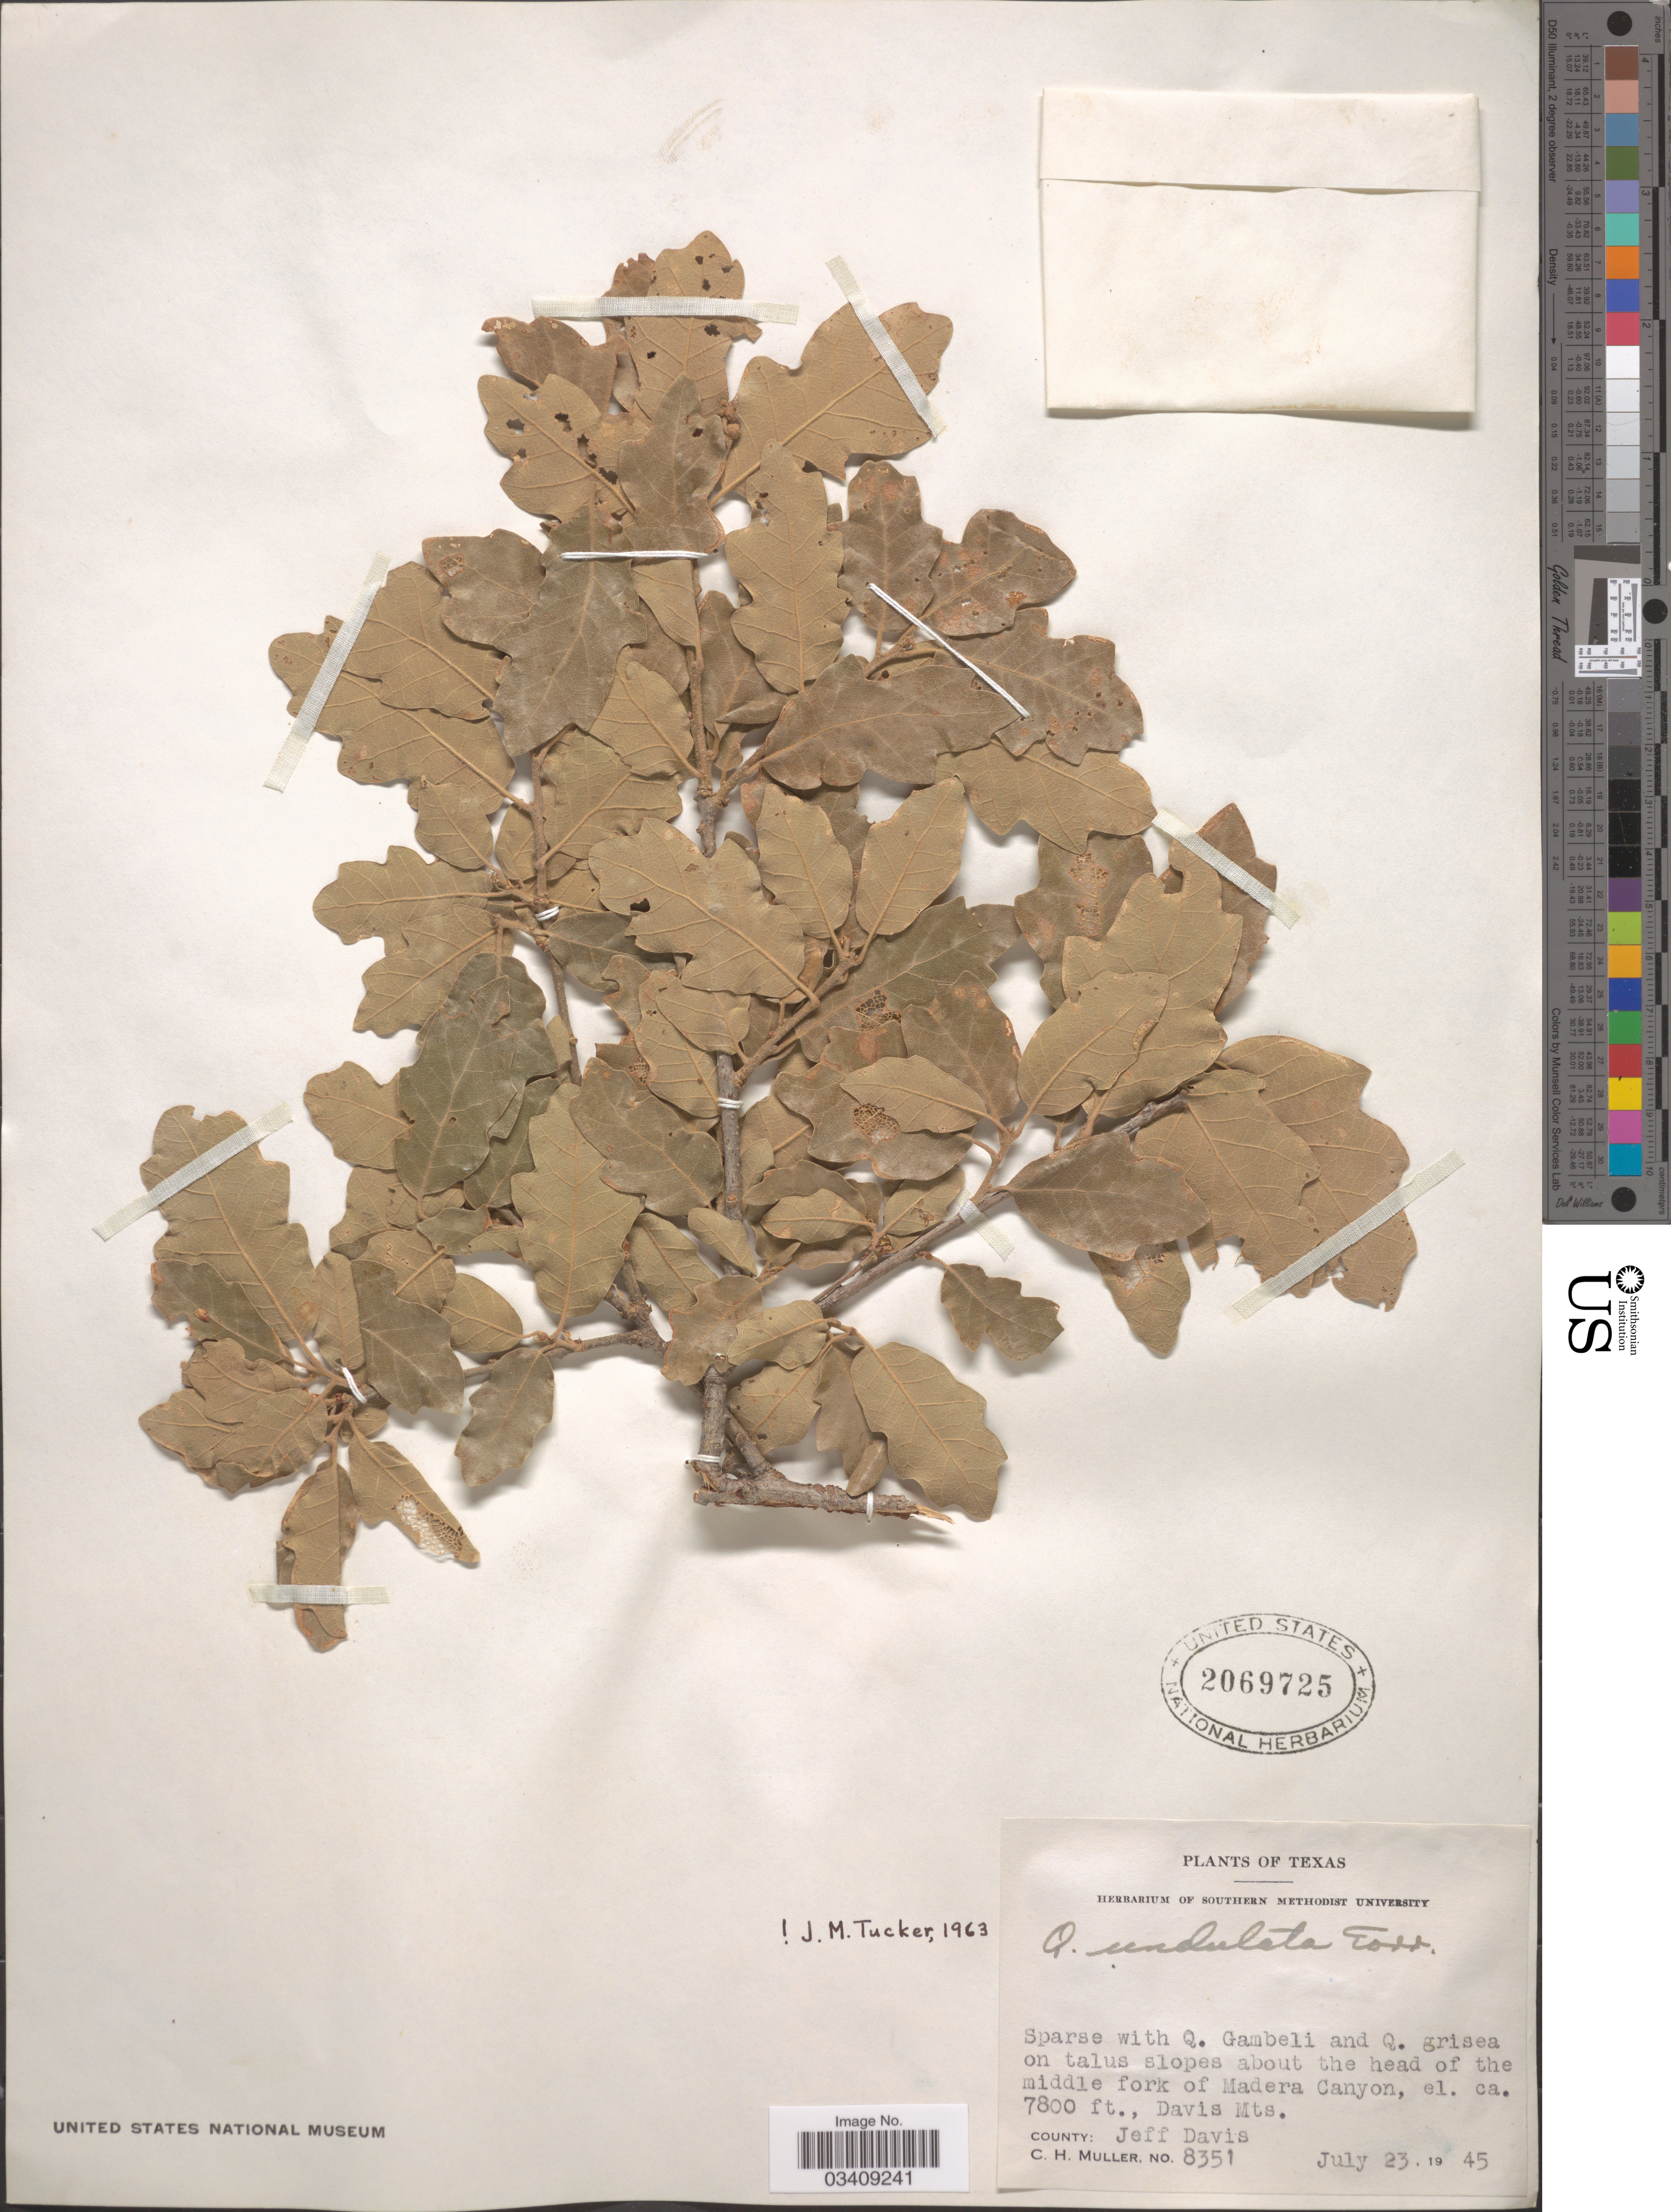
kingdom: Plantae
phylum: Tracheophyta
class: Magnoliopsida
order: Fagales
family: Fagaceae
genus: Quercus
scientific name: Quercus undulata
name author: Torr.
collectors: C. H. Mueller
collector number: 8351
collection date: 1945-07-23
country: United States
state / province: Texas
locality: Slopes about the head of the middle fork of Madera Canyon, Davis Mts. County: Jeff Davis.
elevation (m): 2377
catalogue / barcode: US 2069725